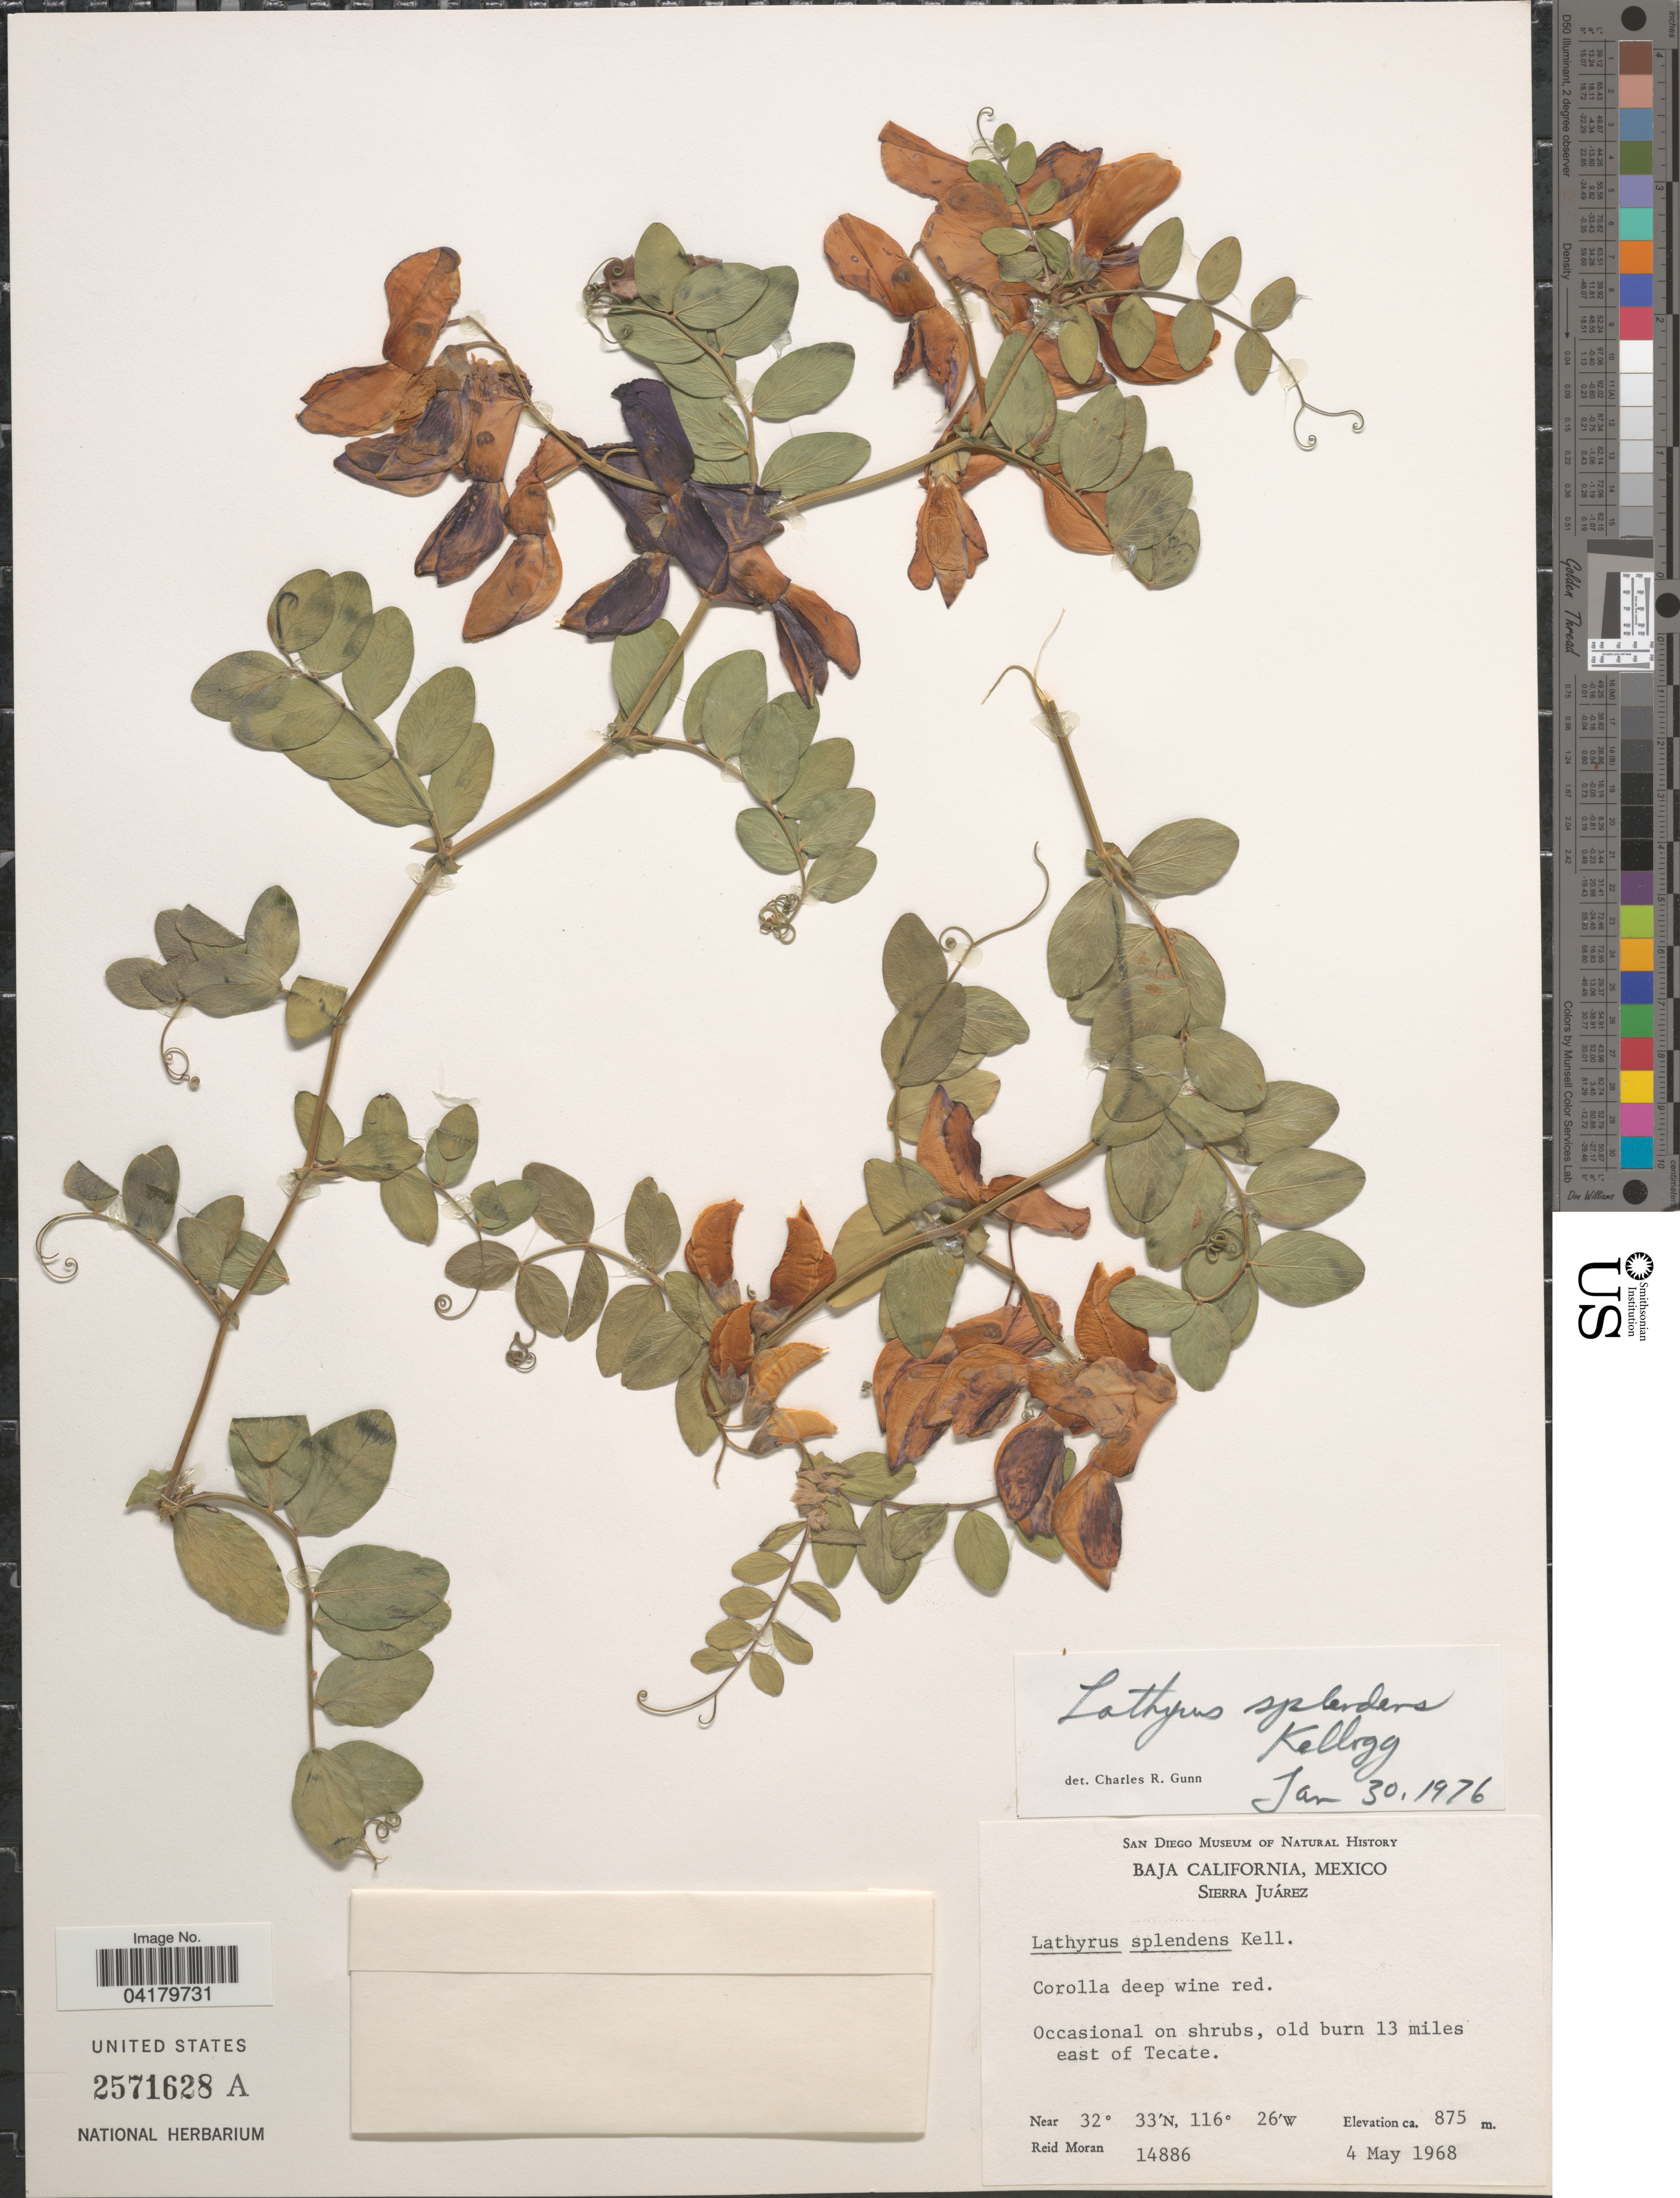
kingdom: Plantae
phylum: Tracheophyta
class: Magnoliopsida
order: Fabales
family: Fabaceae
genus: Lathyrus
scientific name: Lathyrus splendens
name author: Kellogg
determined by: Gunn, C. R.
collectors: R. Moran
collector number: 14886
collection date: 1968-05-04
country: Mexico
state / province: Baja California Norte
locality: Sierra Juárez. Old burn 13 miles east of Tecate.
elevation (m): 875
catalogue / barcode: US 2571628A